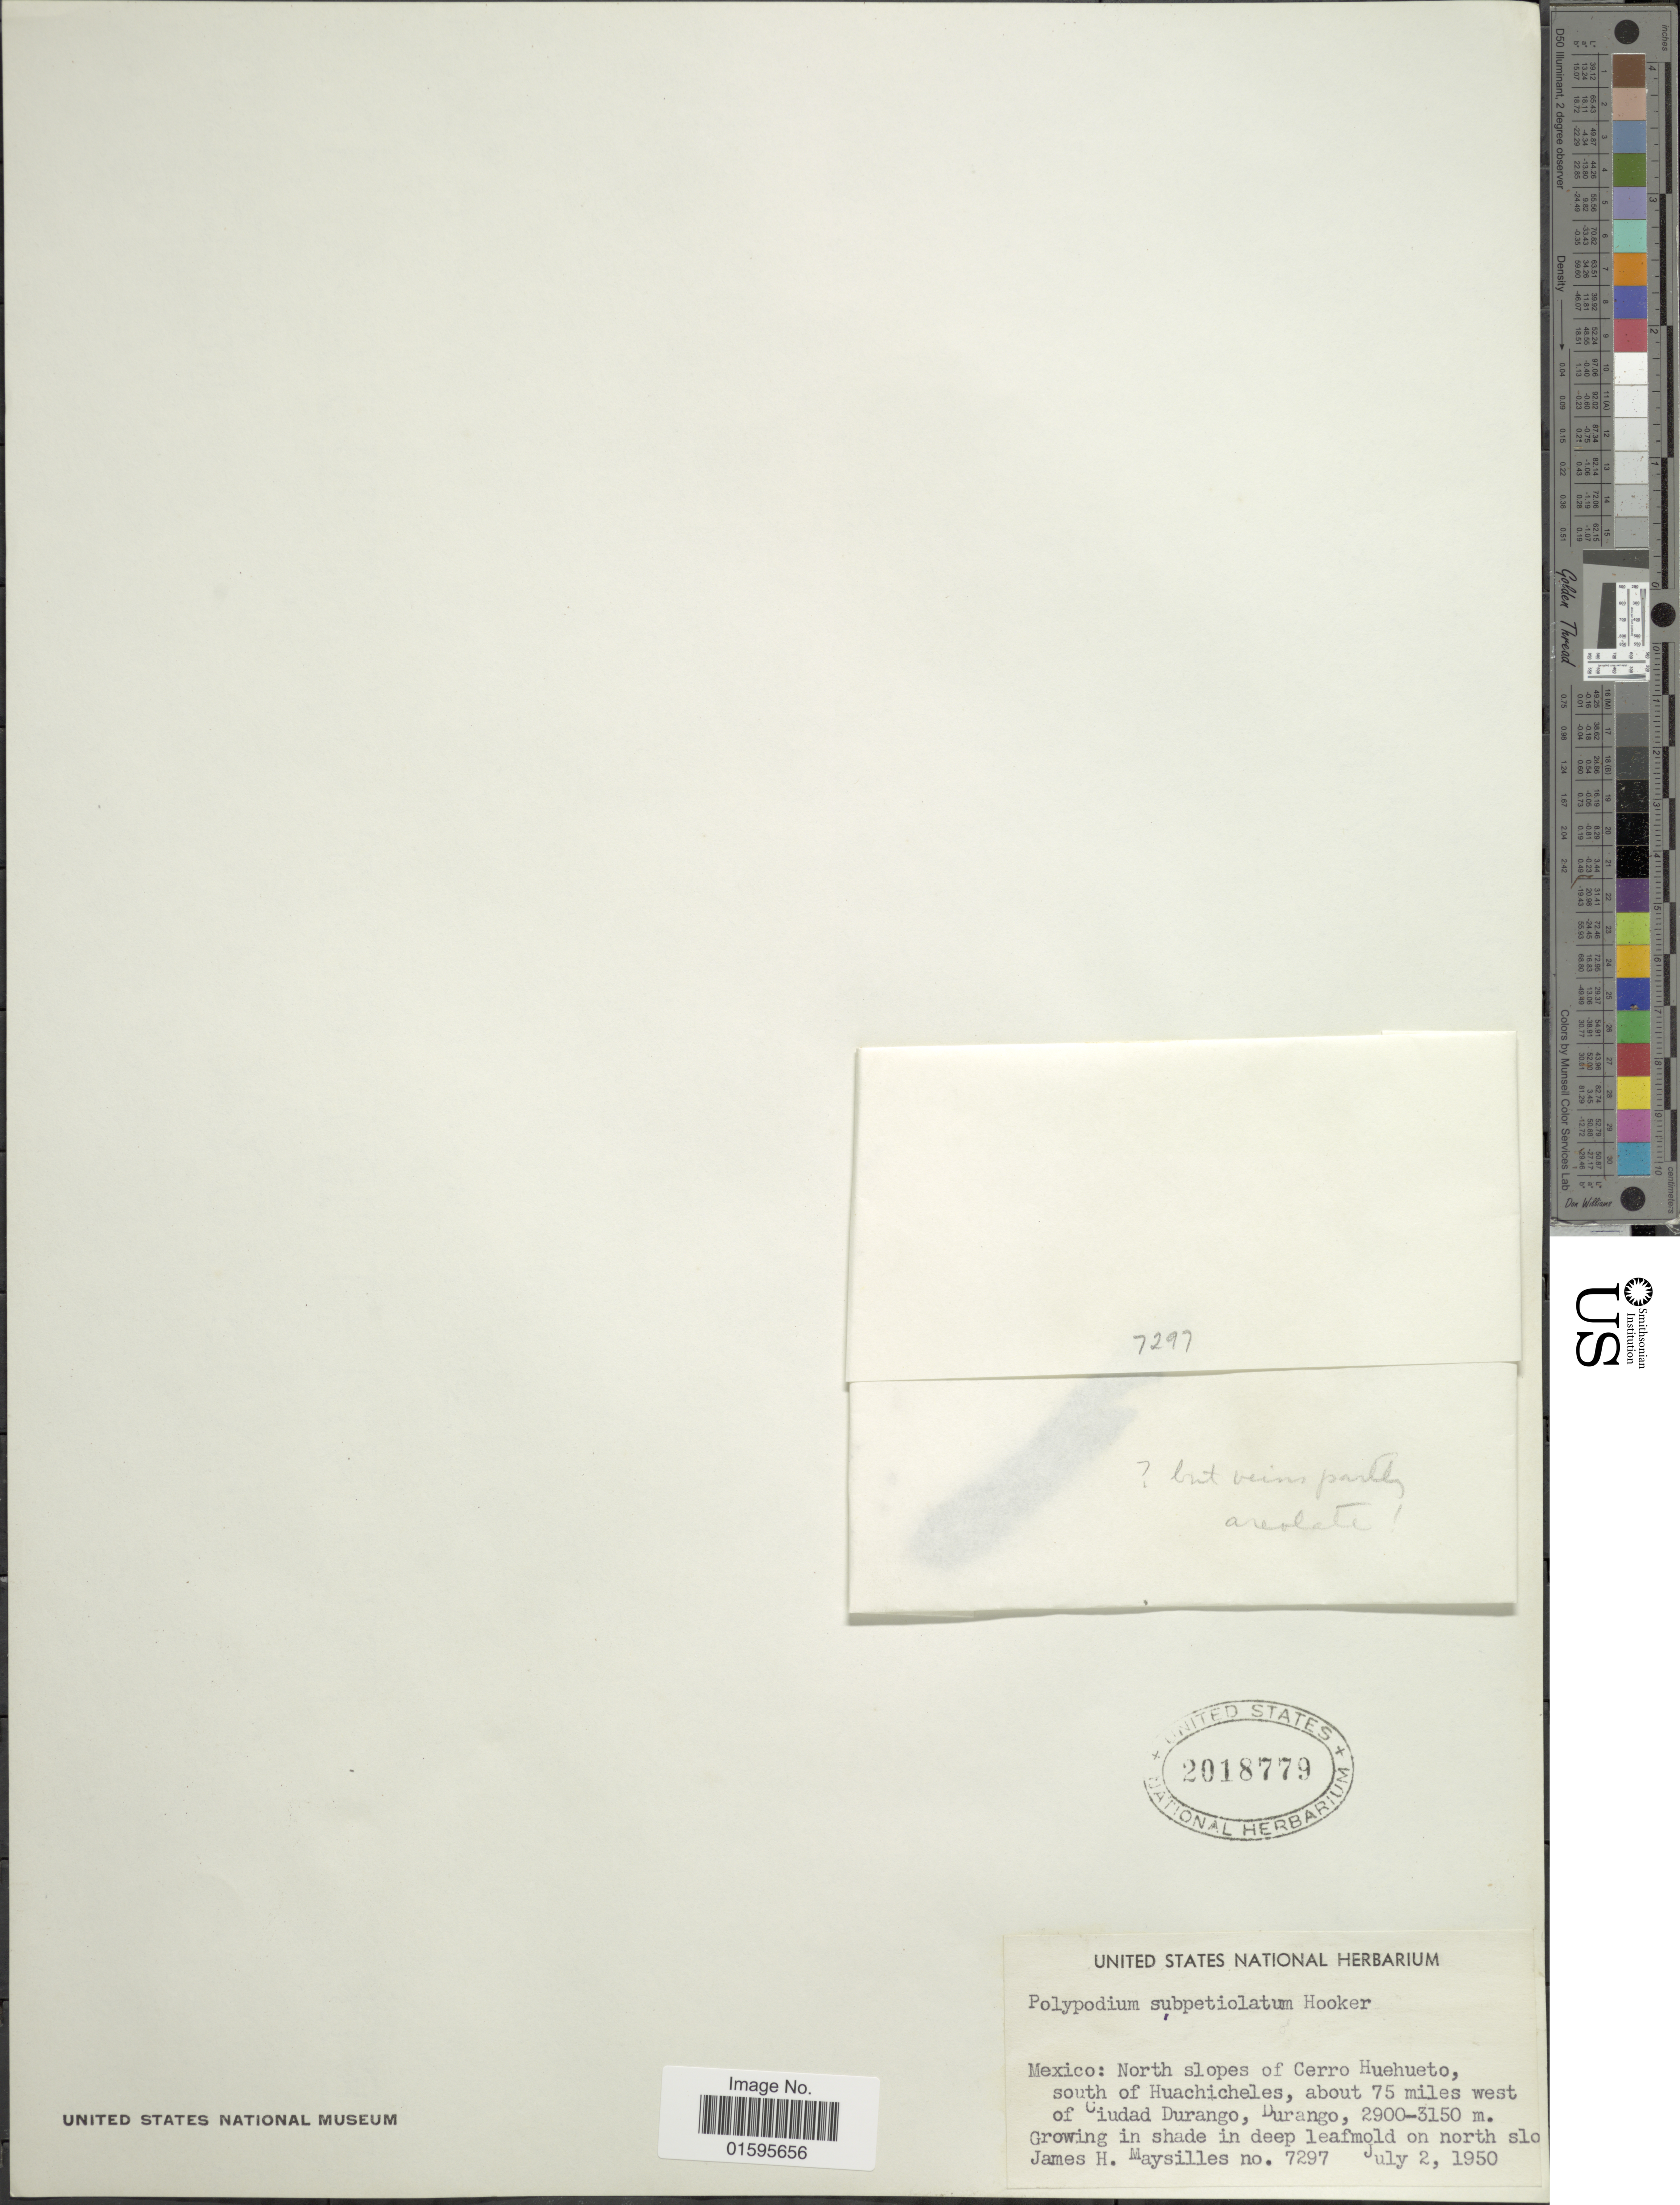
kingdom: Plantae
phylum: Tracheophyta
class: Polypodiopsida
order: Polypodiales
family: Polypodiaceae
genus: Polypodium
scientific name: Polypodium subpetiolatum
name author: Hook.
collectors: J. Maysilles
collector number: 7297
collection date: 1950-07-02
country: Mexico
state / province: Durango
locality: Mexico: North slopes of Cerro Huehueto, south of Huachicheles, about 75 miles west of Ciudad Durango, Durango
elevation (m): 2900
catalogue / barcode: US 2018779